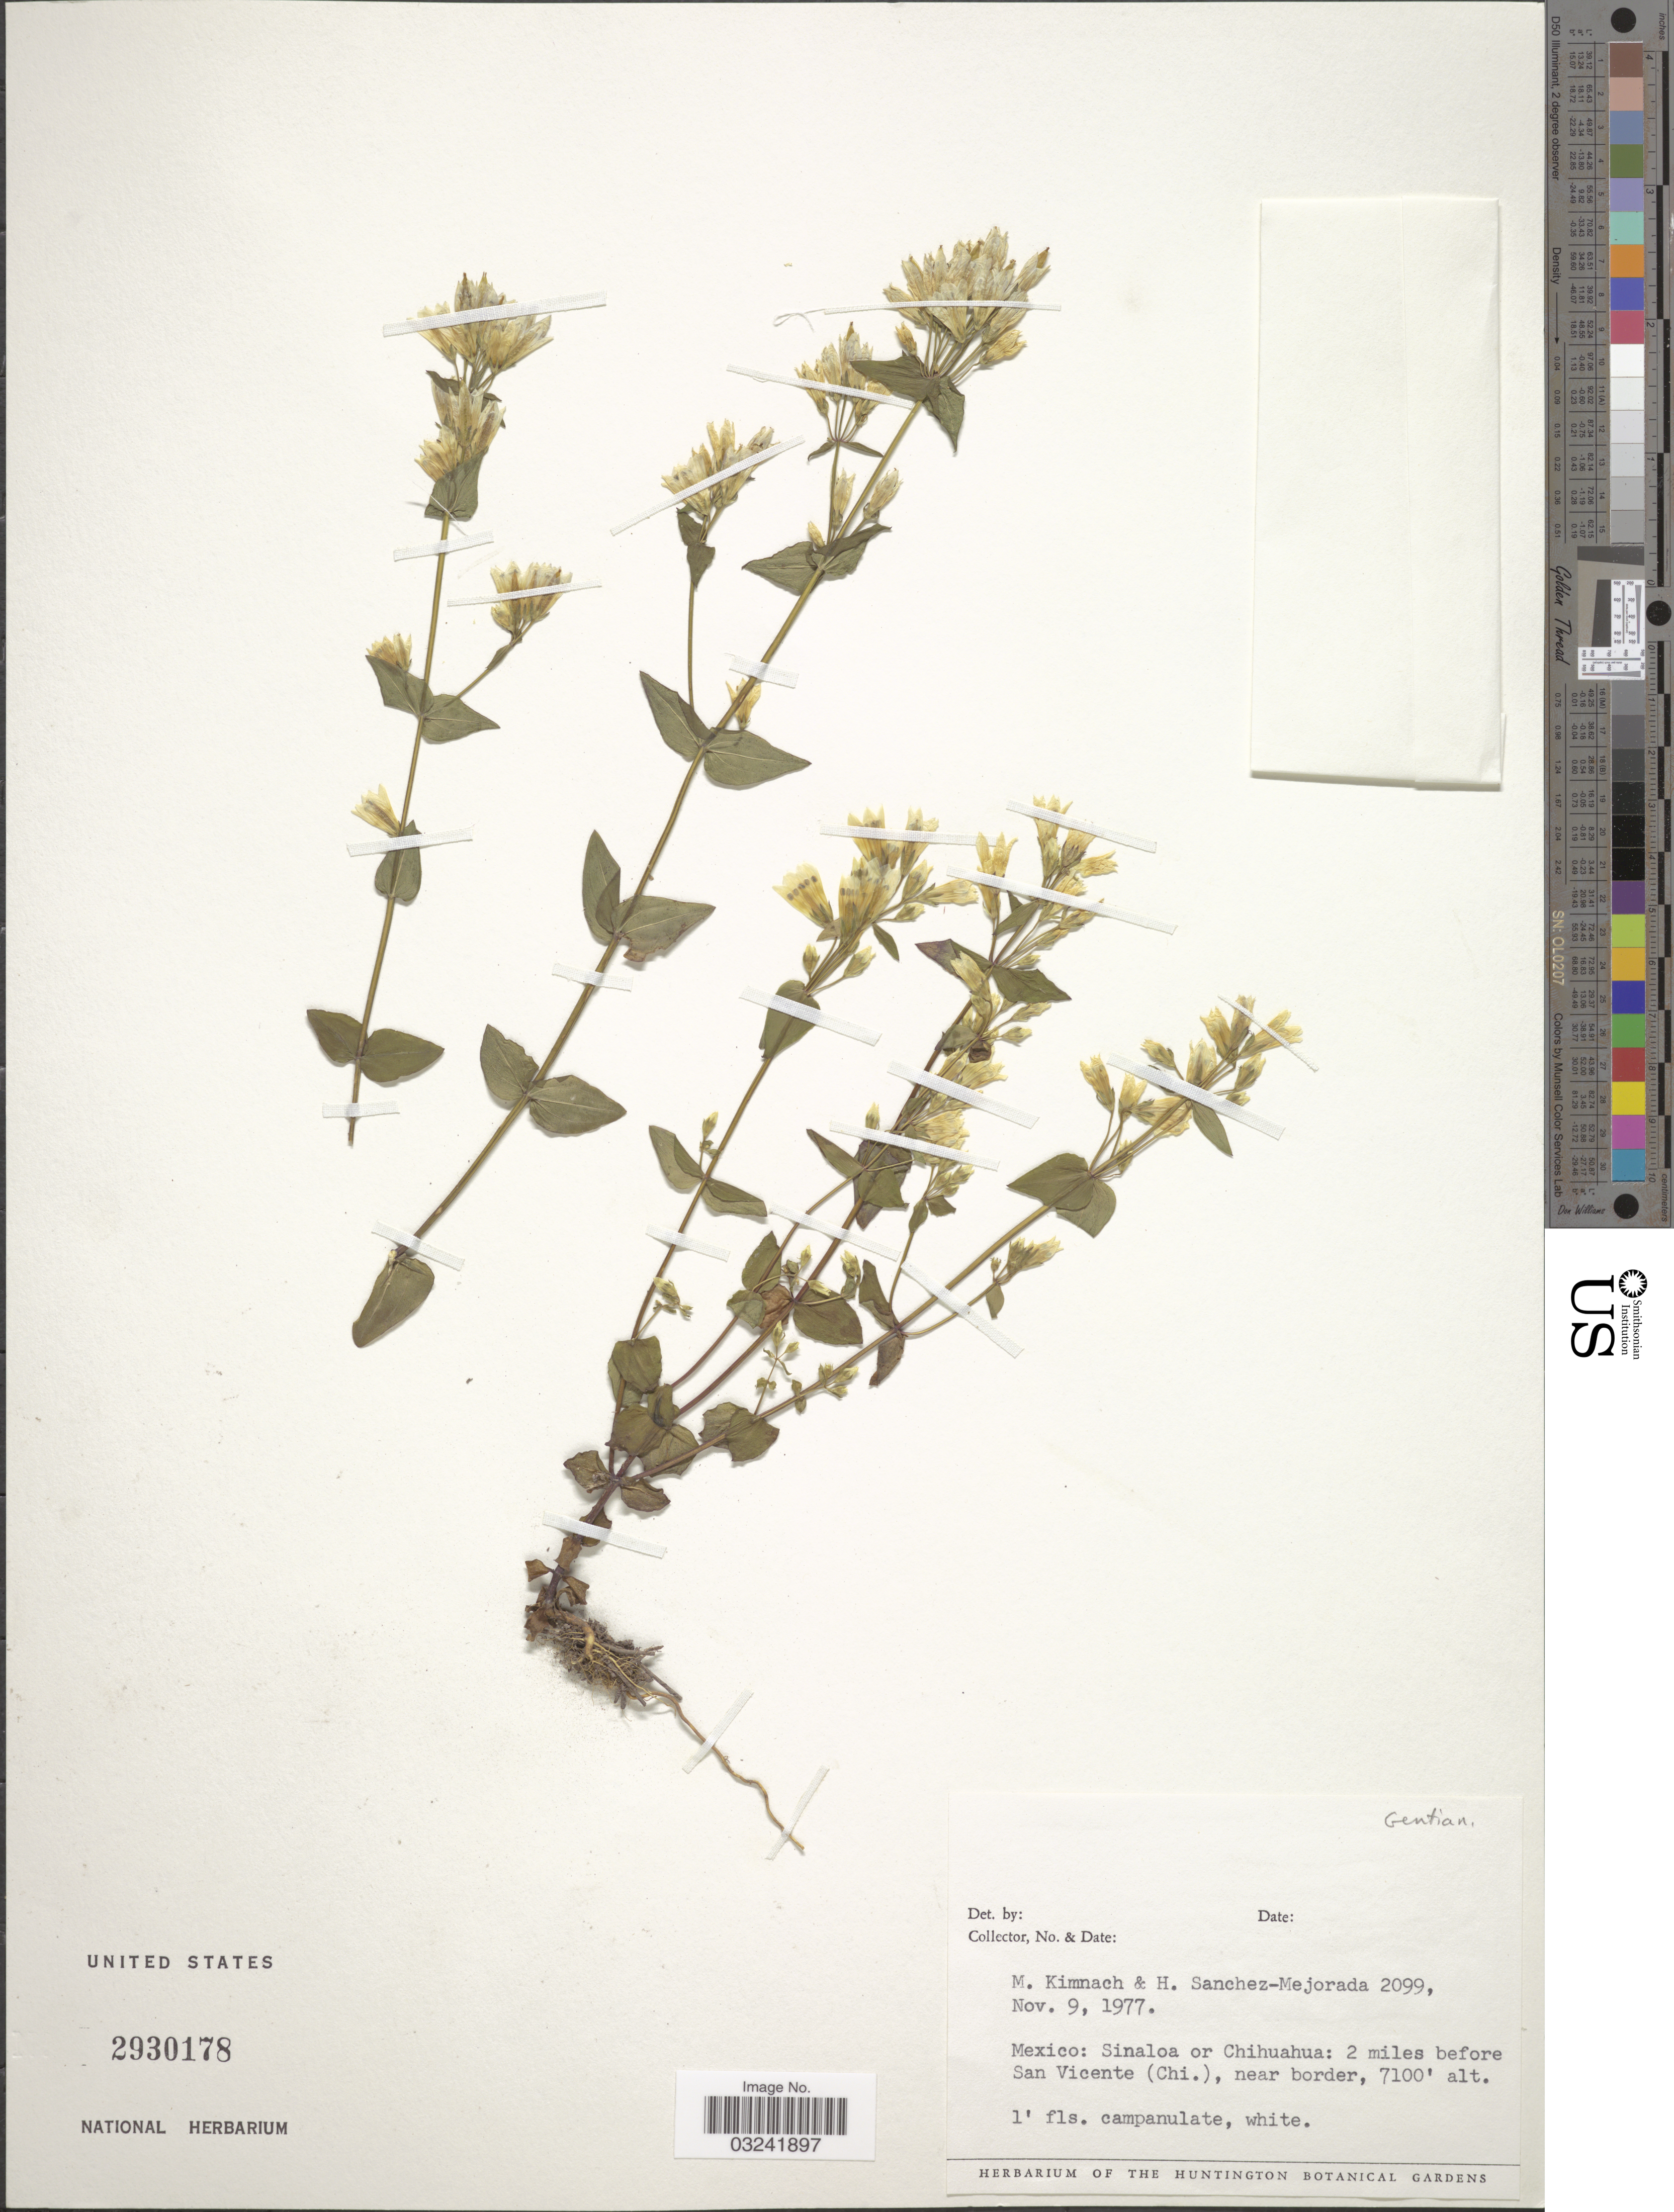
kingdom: Plantae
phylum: Tracheophyta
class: Magnoliopsida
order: Gentianales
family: Gentianaceae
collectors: M. W. Kimnach & H. Sánchez-Mejorada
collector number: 2099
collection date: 1977-11-09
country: Mexico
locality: Sinaloa or Chihuahua: 2 miles before San Vicente (Chi.), near border.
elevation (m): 2164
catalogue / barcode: US 2930178